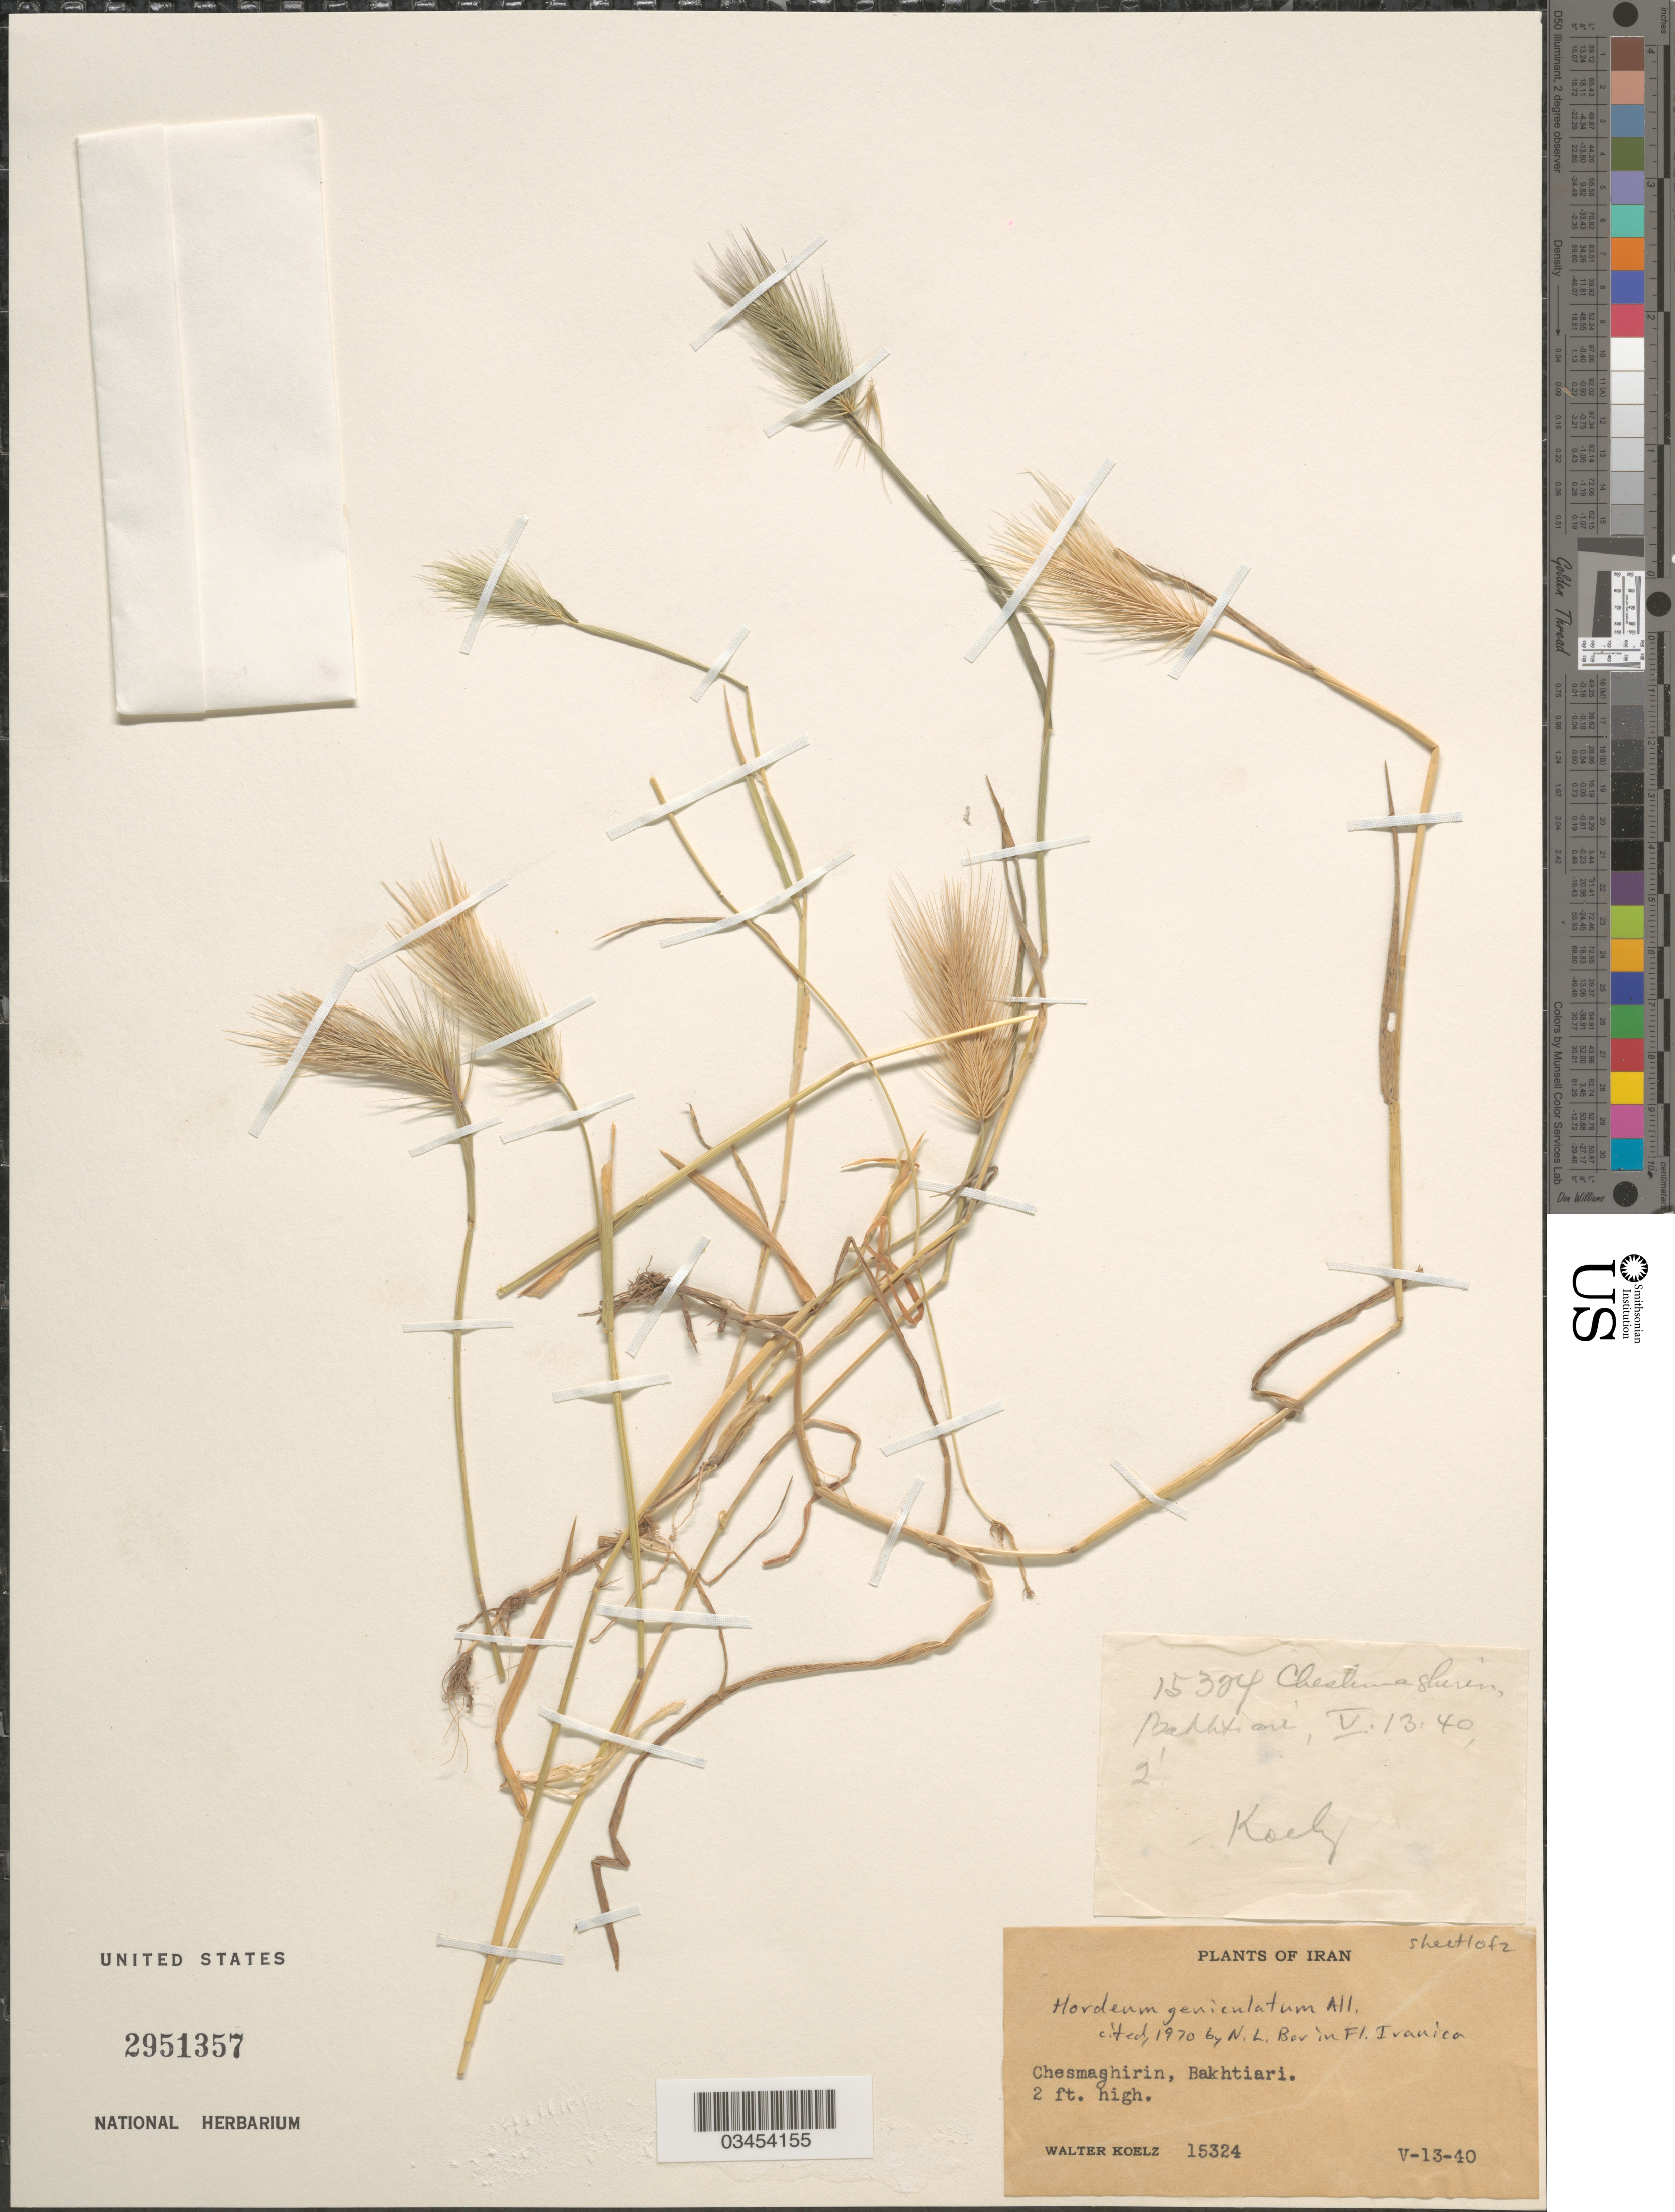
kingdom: Plantae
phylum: Tracheophyta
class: Liliopsida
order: Poales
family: Poaceae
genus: Hordeum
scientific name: Hordeum marinum subsp. gussoneanum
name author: (Parl.) Thell.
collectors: W. N. Koelz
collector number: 15324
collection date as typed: Transcribed d/m/y: 13/5/40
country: Iran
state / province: Chahar Mahaal and Bakhtiari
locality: Chesmashirin, Bakhtiari.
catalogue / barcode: US 2951357